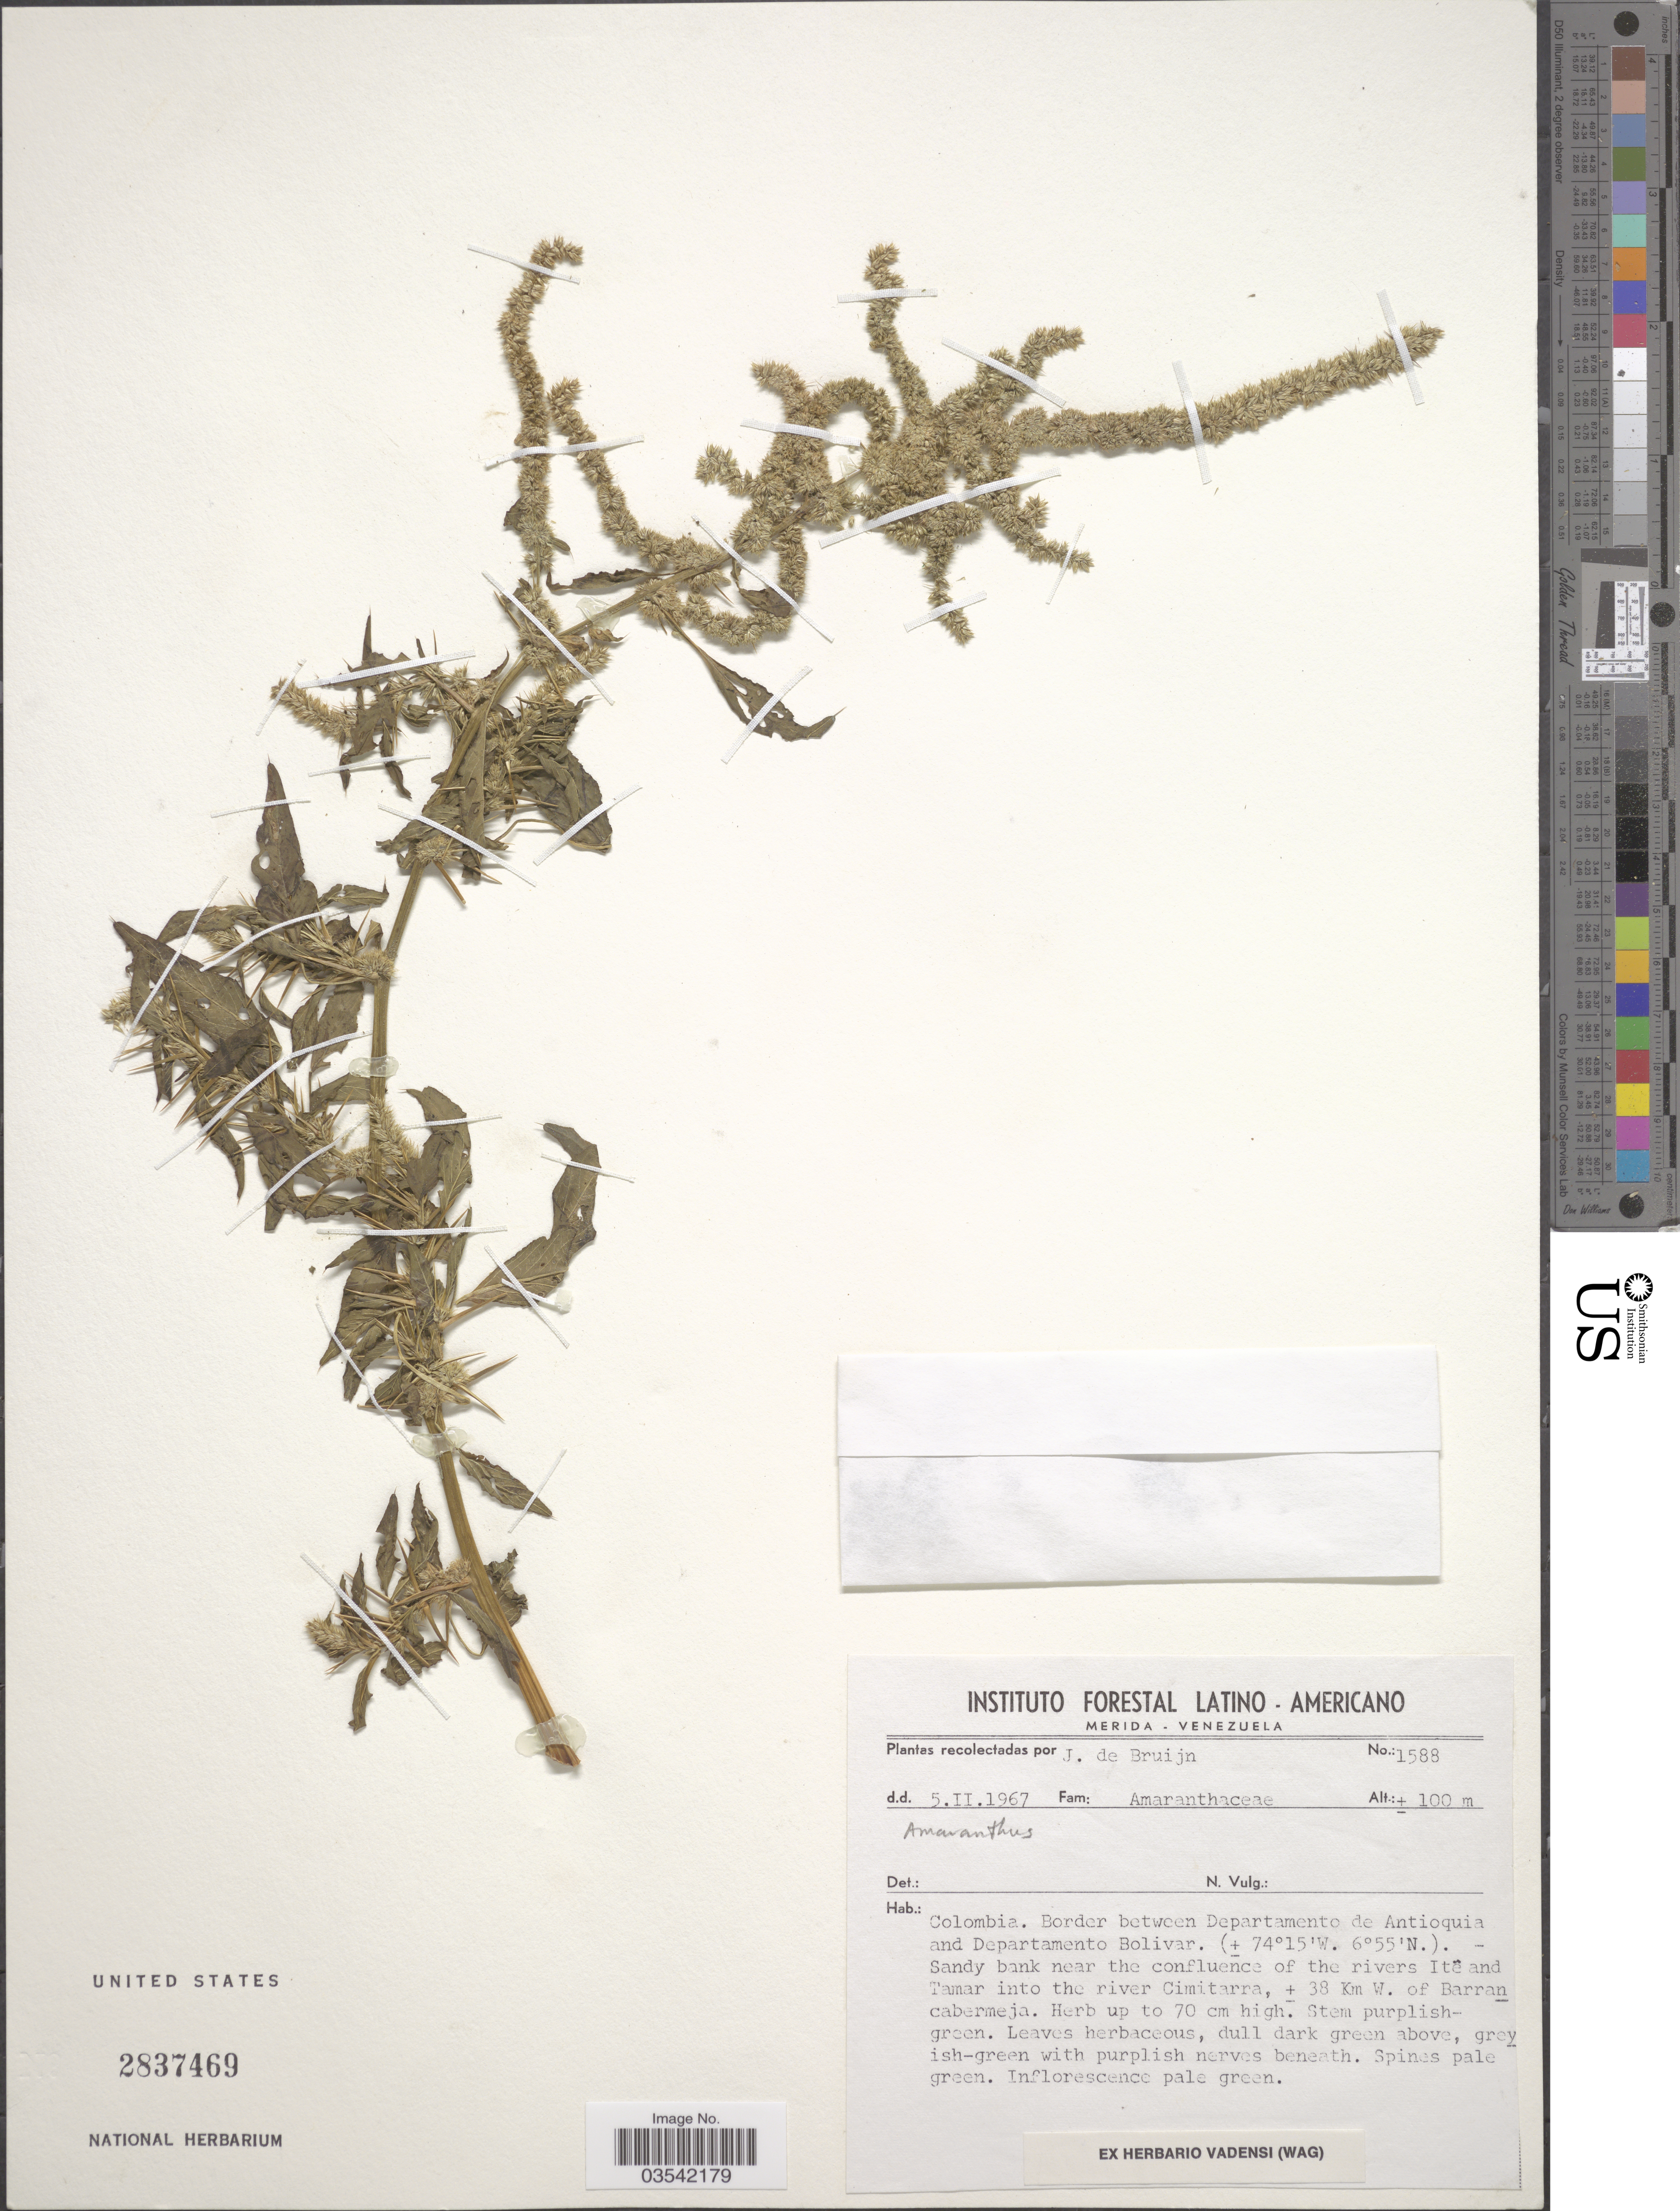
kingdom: Plantae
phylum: Tracheophyta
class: Magnoliopsida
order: Caryophyllales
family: Amaranthaceae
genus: Amaranthus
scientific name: Amaranthus sp.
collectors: J. Bruijn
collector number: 1588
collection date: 1967-02-05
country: Colombia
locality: Border between Departamento de Antioquia and Departamento Bolivar. Sandy bank near the confluence of the rivers Itë and Tamar into the river Cimitarra, ± 38 Km W. of Barrancabermeja.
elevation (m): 100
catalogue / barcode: US 2837469